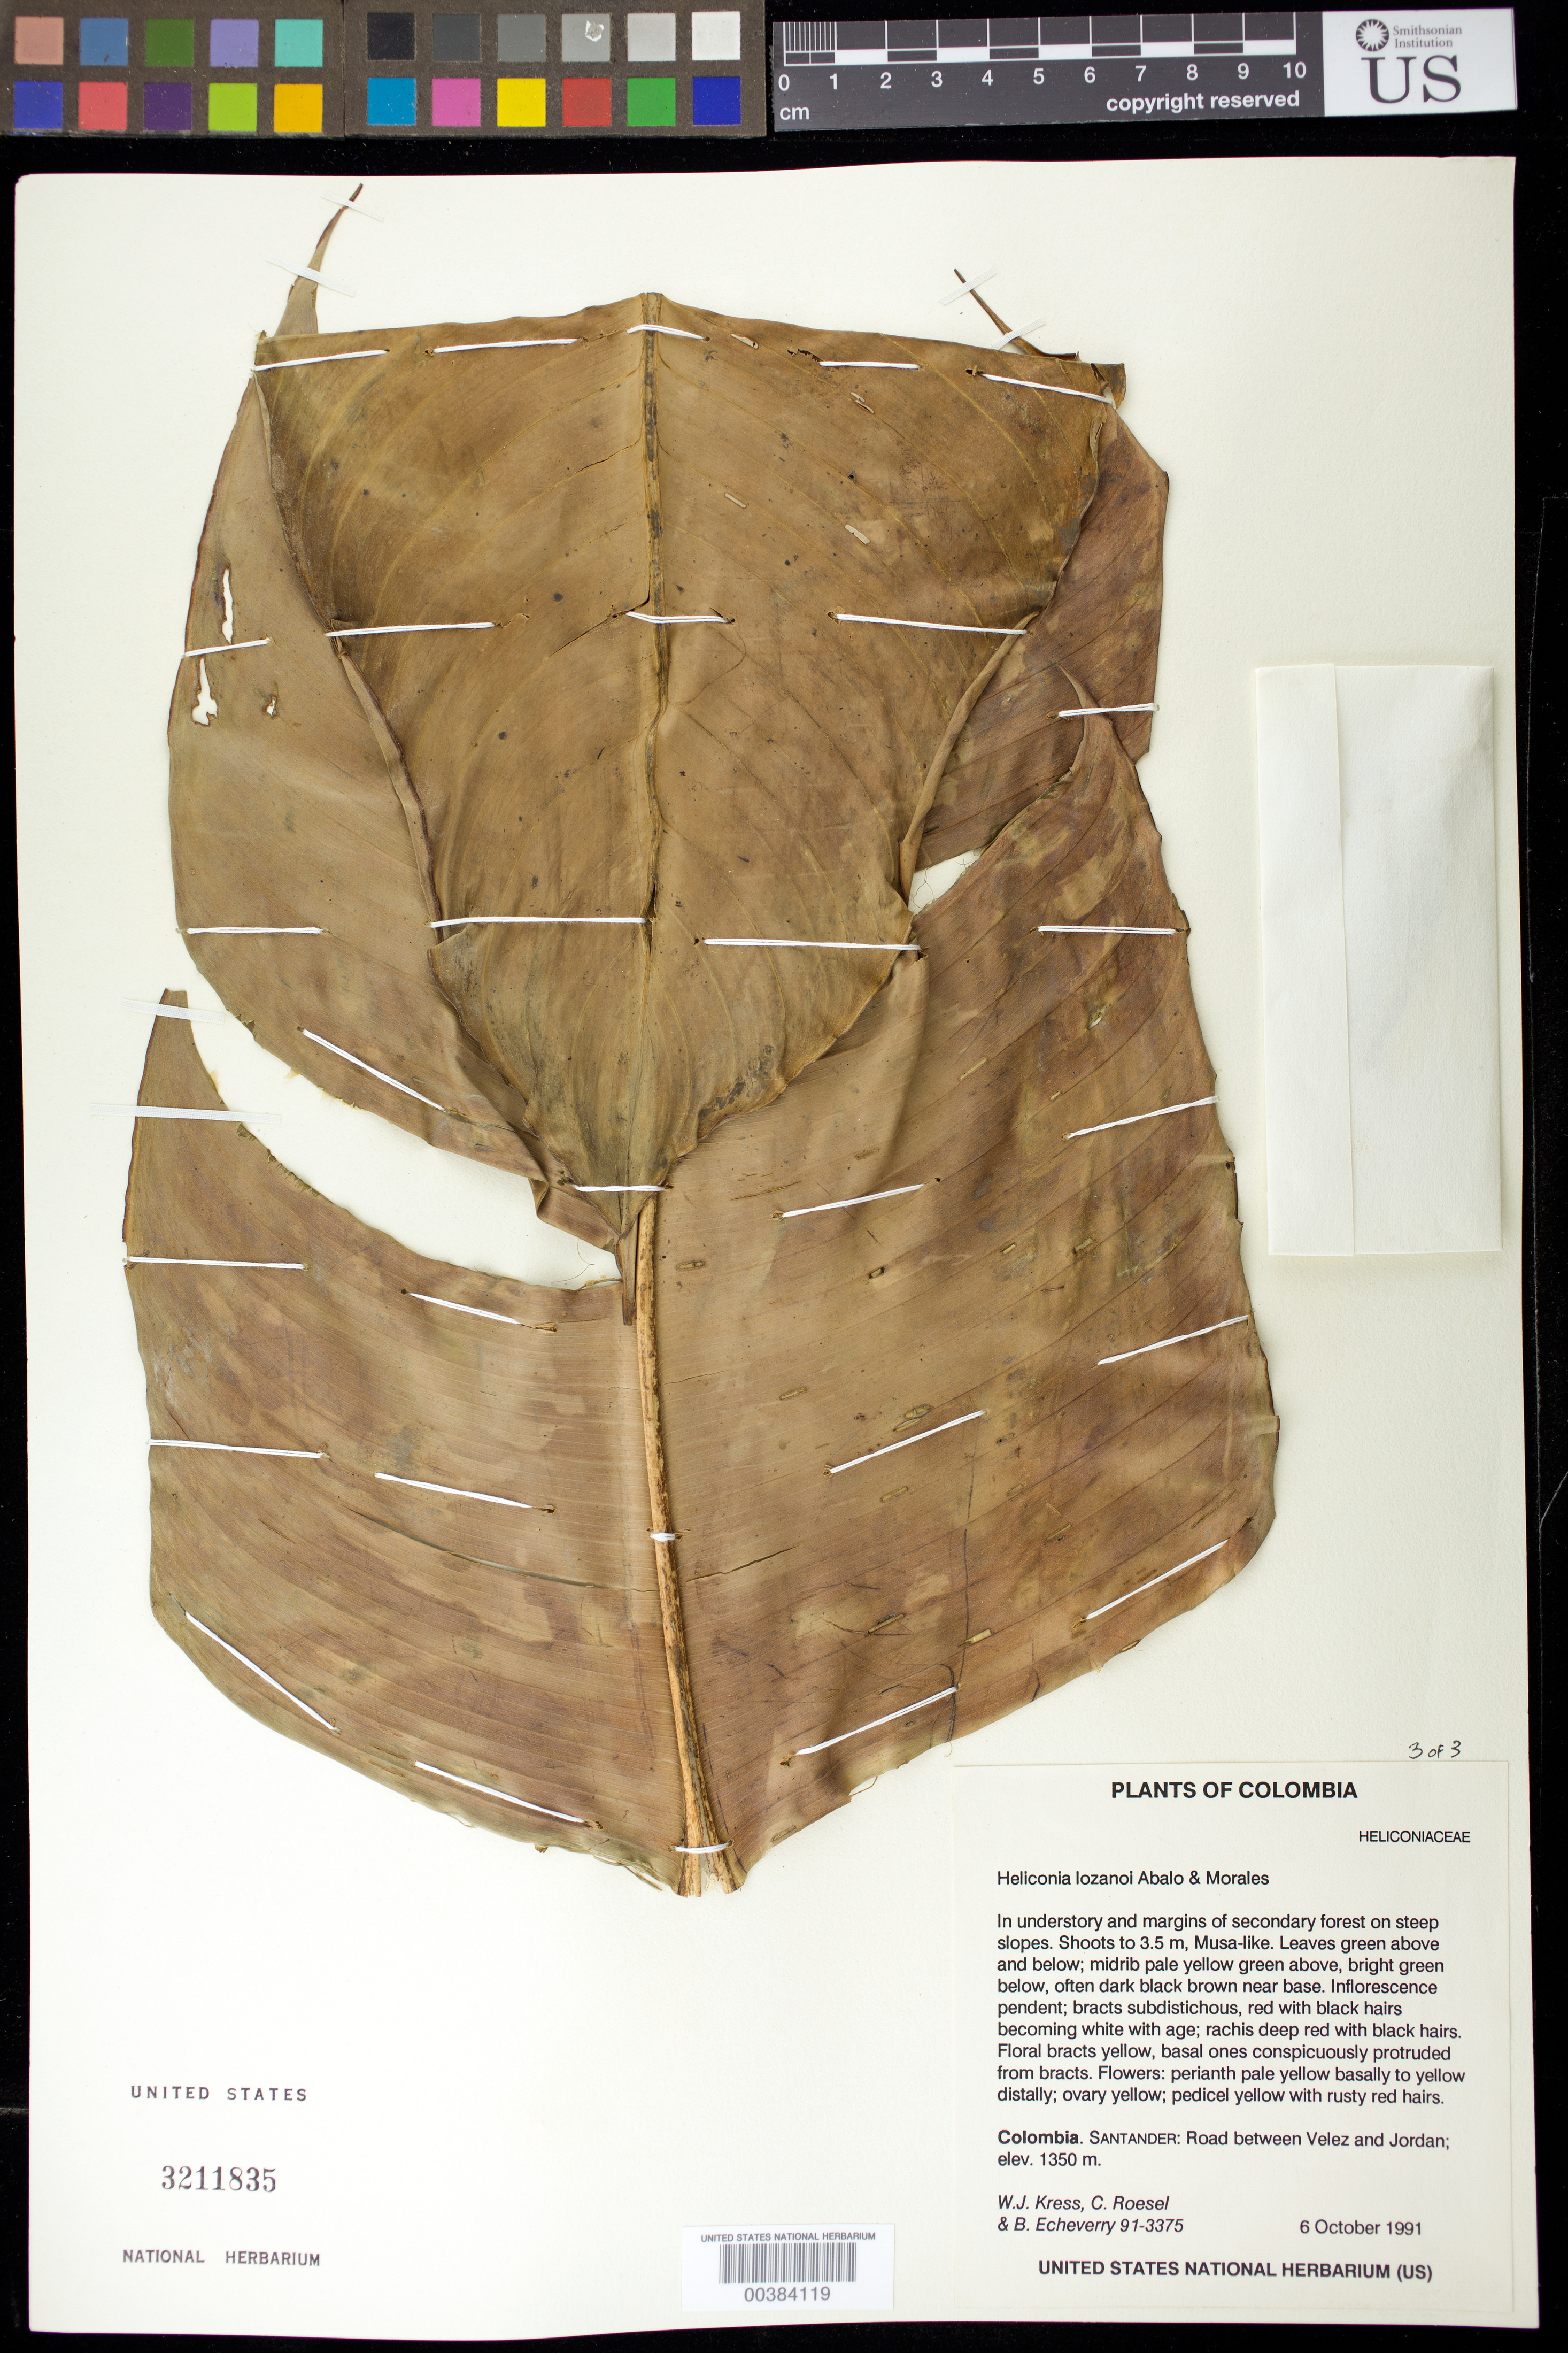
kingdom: Plantae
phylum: Tracheophyta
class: Liliopsida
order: Zingiberales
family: Heliconiaceae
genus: Heliconia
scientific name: Heliconia oleosa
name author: Abalo & G. Morales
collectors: W. J. Kress, C. S. Roesel & B. Echeverry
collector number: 91-3375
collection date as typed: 06 Oct 1991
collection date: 1991-10-06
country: Colombia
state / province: Santander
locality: Between Velez and Jordan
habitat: In understory and margins of secondary forest on steep slopes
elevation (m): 1350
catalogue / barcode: US 3211835